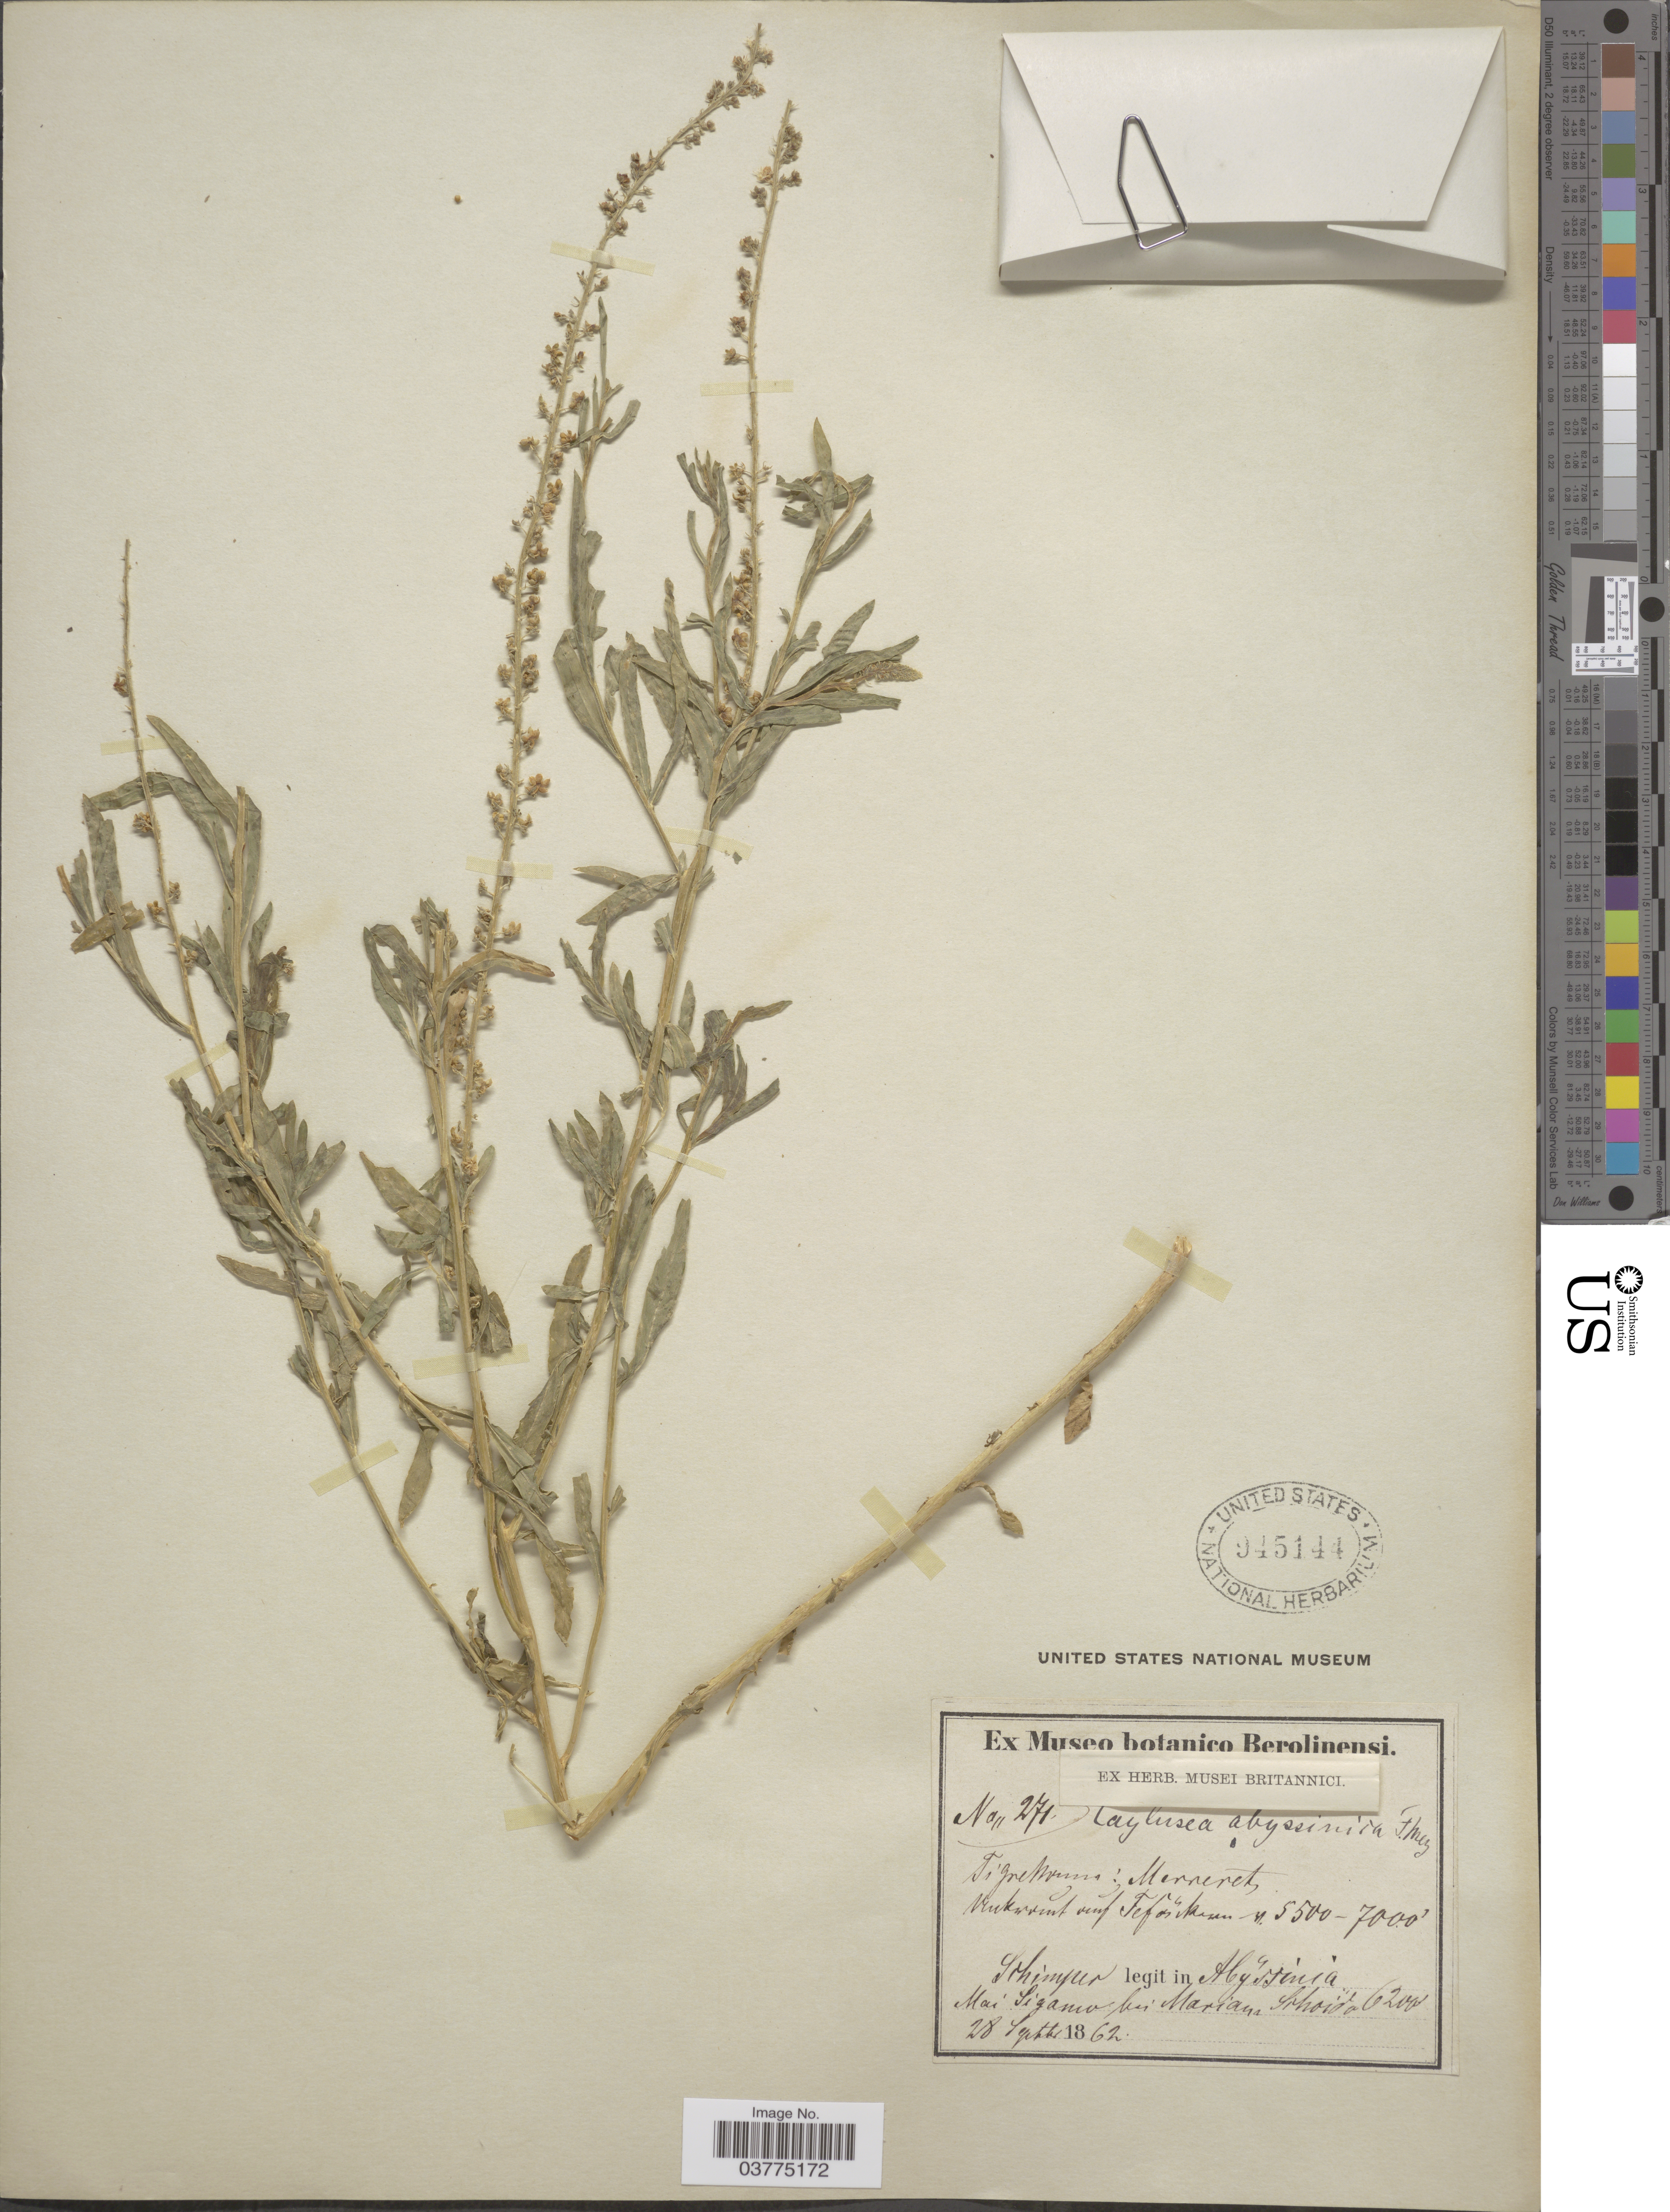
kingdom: Plantae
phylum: Tracheophyta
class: Magnoliopsida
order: Brassicales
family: Resedaceae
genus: Caylusea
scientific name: Caylusea abyssinica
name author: (Fresen.) Fisch. & C.A. Mey.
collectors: -. Schimper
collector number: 271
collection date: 1862-09-28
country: Ethiopia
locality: Abyssinia. Mai Sigamo bei Mariana Sihoido. [interpreted]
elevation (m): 1890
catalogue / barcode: US 945144